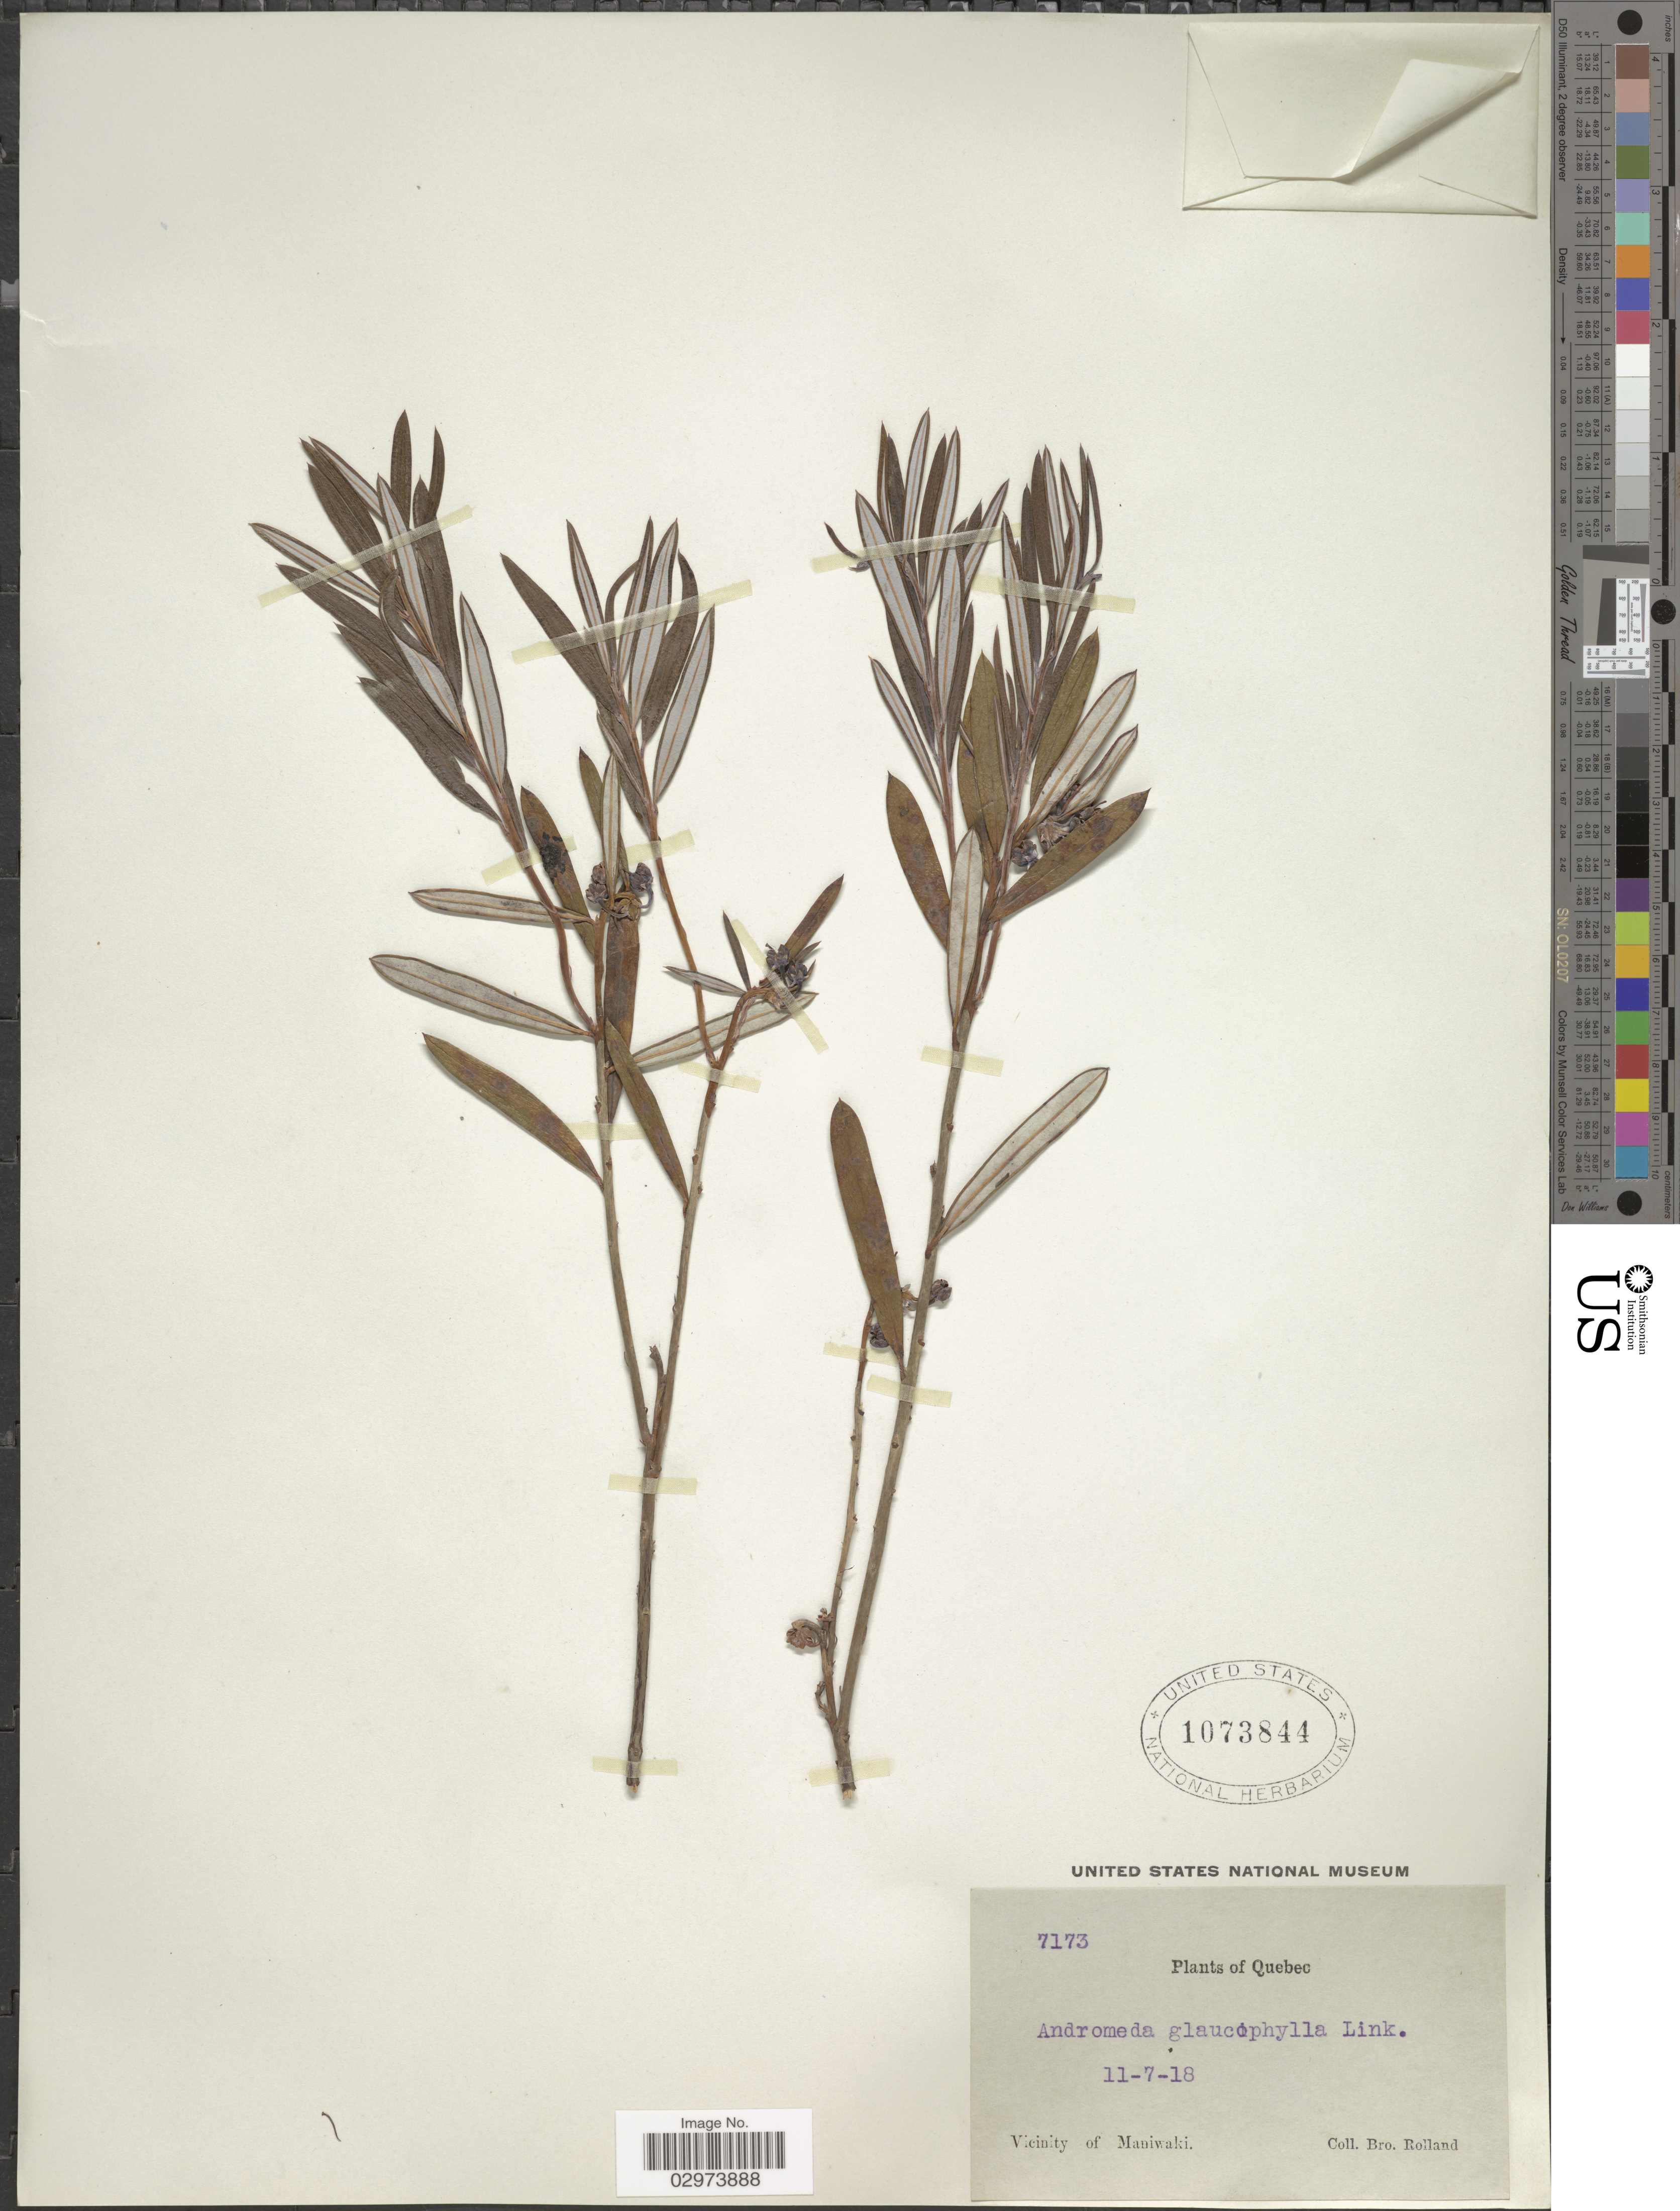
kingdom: Plantae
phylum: Tracheophyta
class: Magnoliopsida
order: Ericales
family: Ericaceae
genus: Andromeda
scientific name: Andromeda polifolia var. latifolia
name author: Aiton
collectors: B. Rolland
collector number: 7173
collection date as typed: Transcribed d/m/y: 11/7/18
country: Canada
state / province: Quebec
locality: Vicinity of Maniwaki.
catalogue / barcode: US 1073844